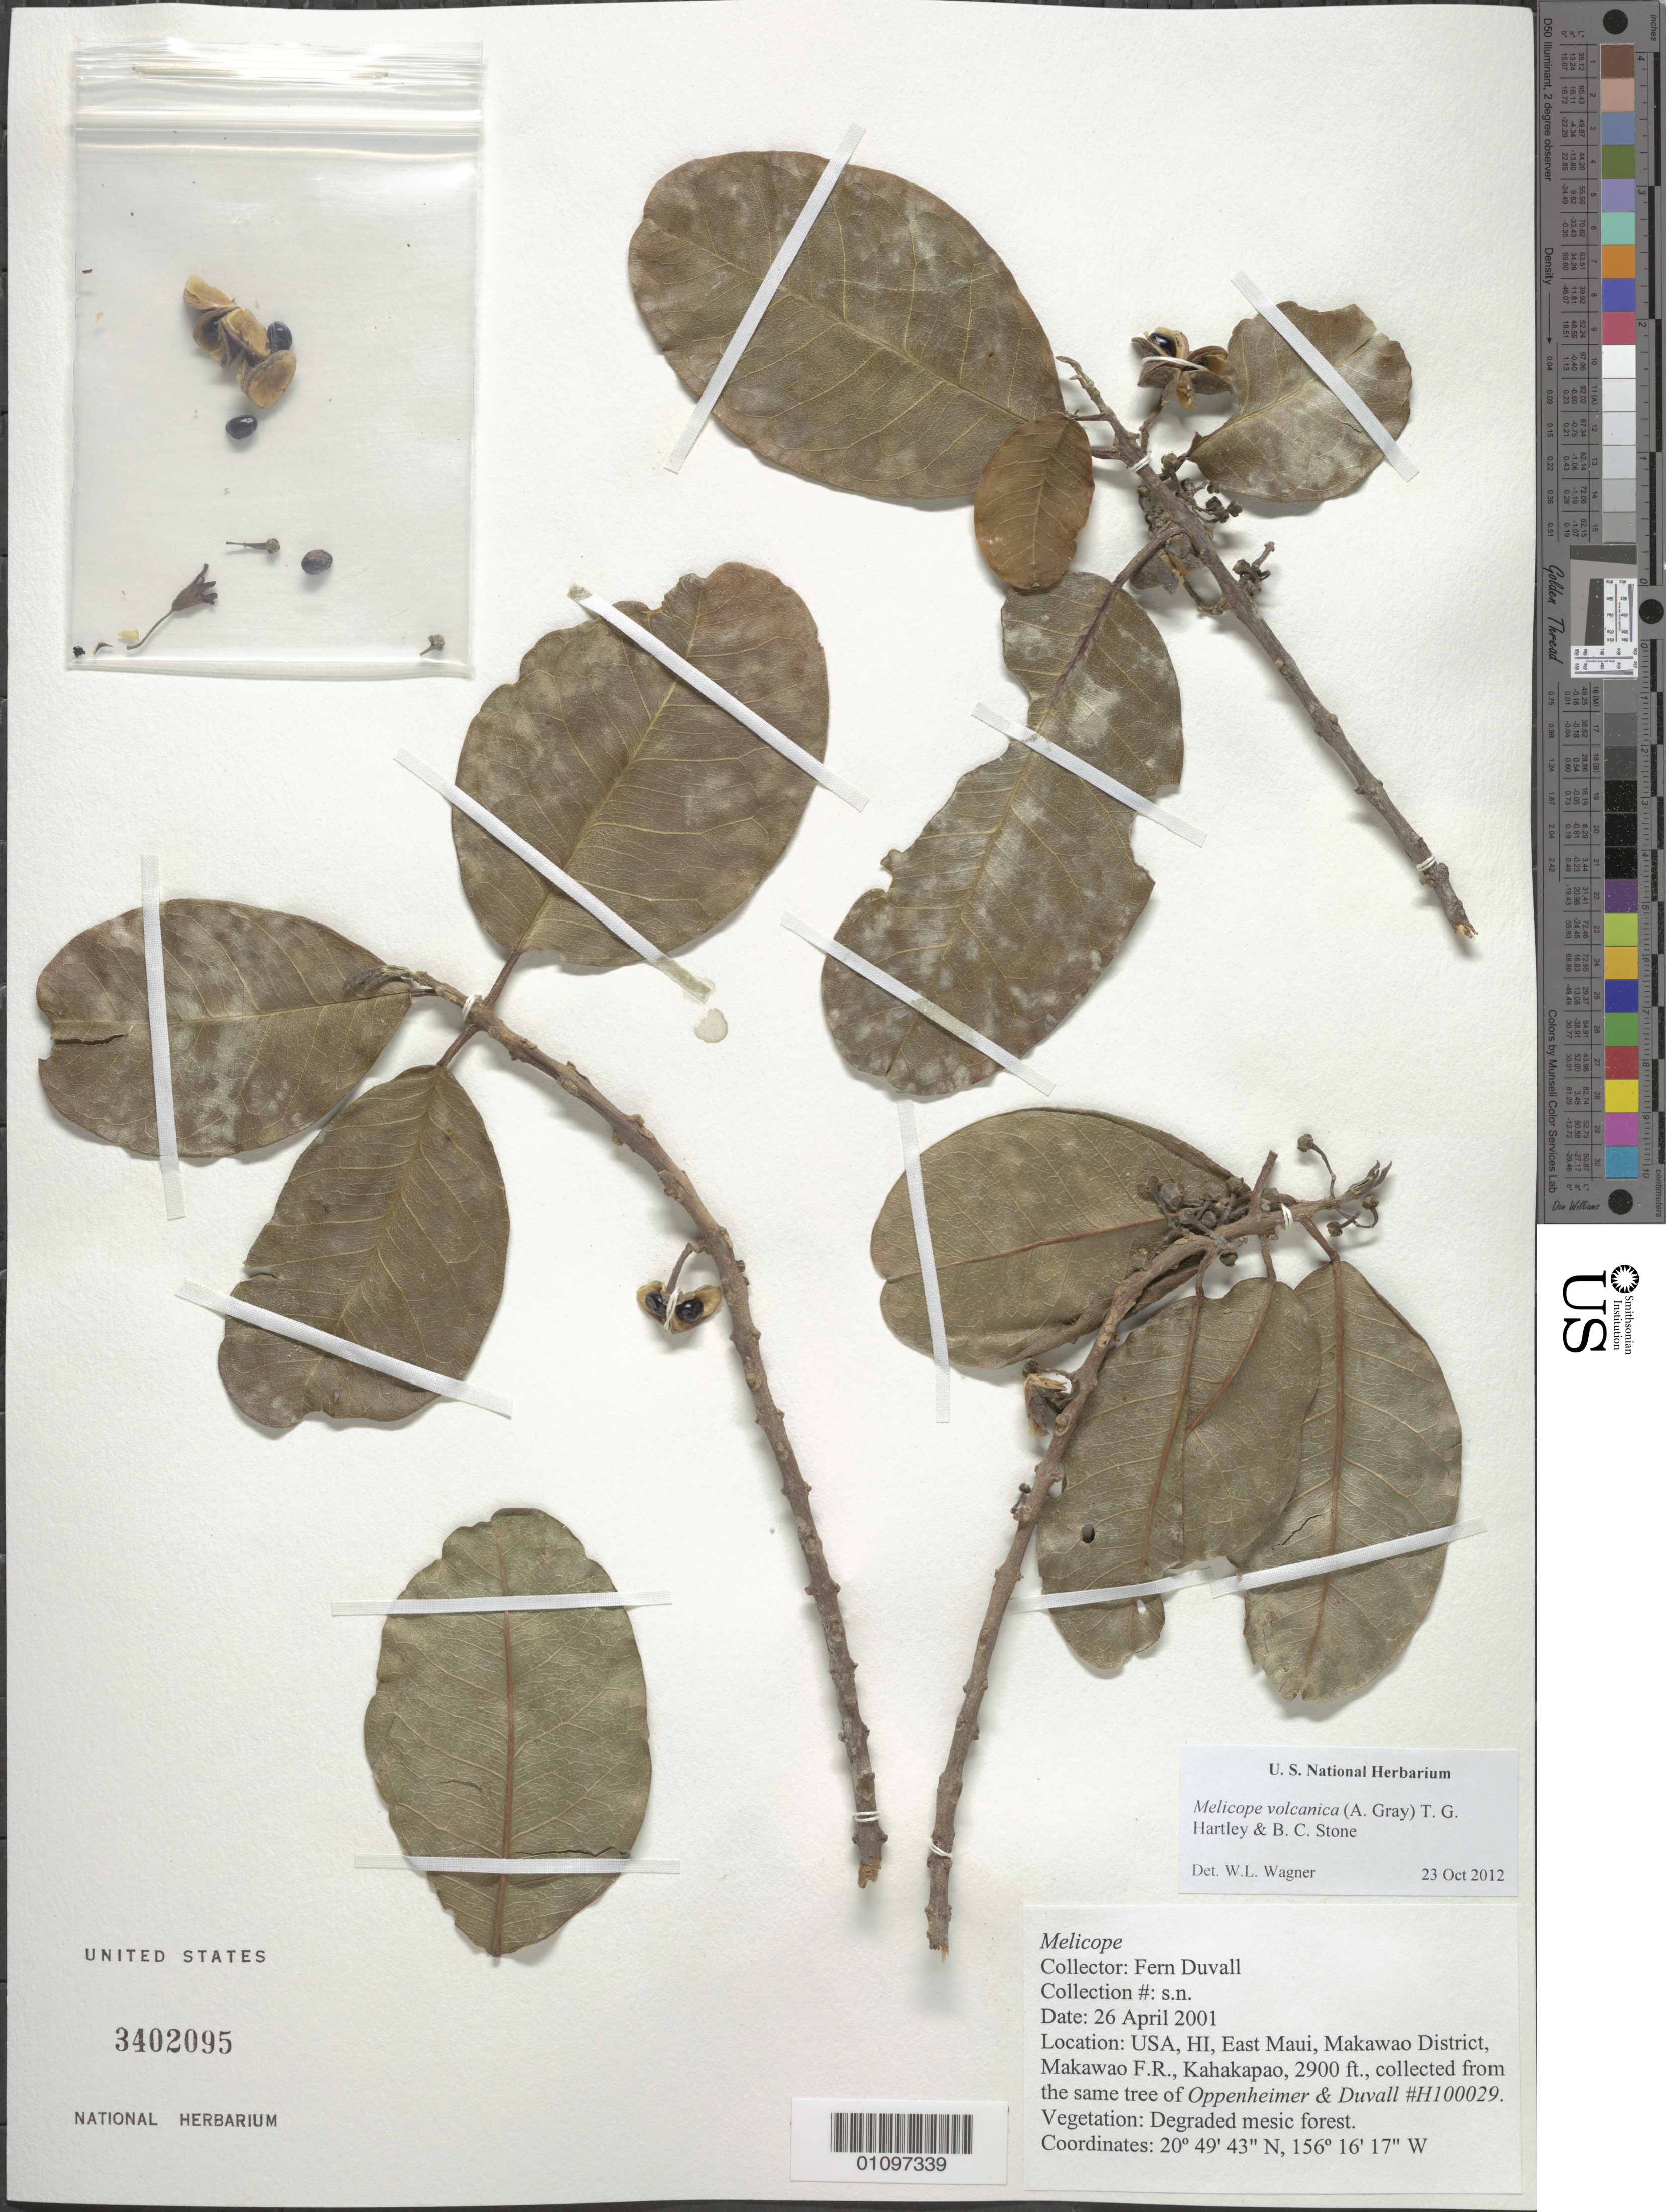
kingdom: Plantae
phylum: Tracheophyta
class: Magnoliopsida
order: Sapindales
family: Rutaceae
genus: Melicope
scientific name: Melicope volcanica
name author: (A. Gray) T.G. Hartley & B.C. Stone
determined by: Wagner, W. L., (BOT), Smithsonian Institution - National Museum of Natural History (UNITED STATES)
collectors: F. Duvall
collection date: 2001-04-26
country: United States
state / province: Hawaii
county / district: Maui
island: Maui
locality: East Maui, Makawao District, Makawao F.R., Kahakapao.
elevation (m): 884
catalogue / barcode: US 3402095